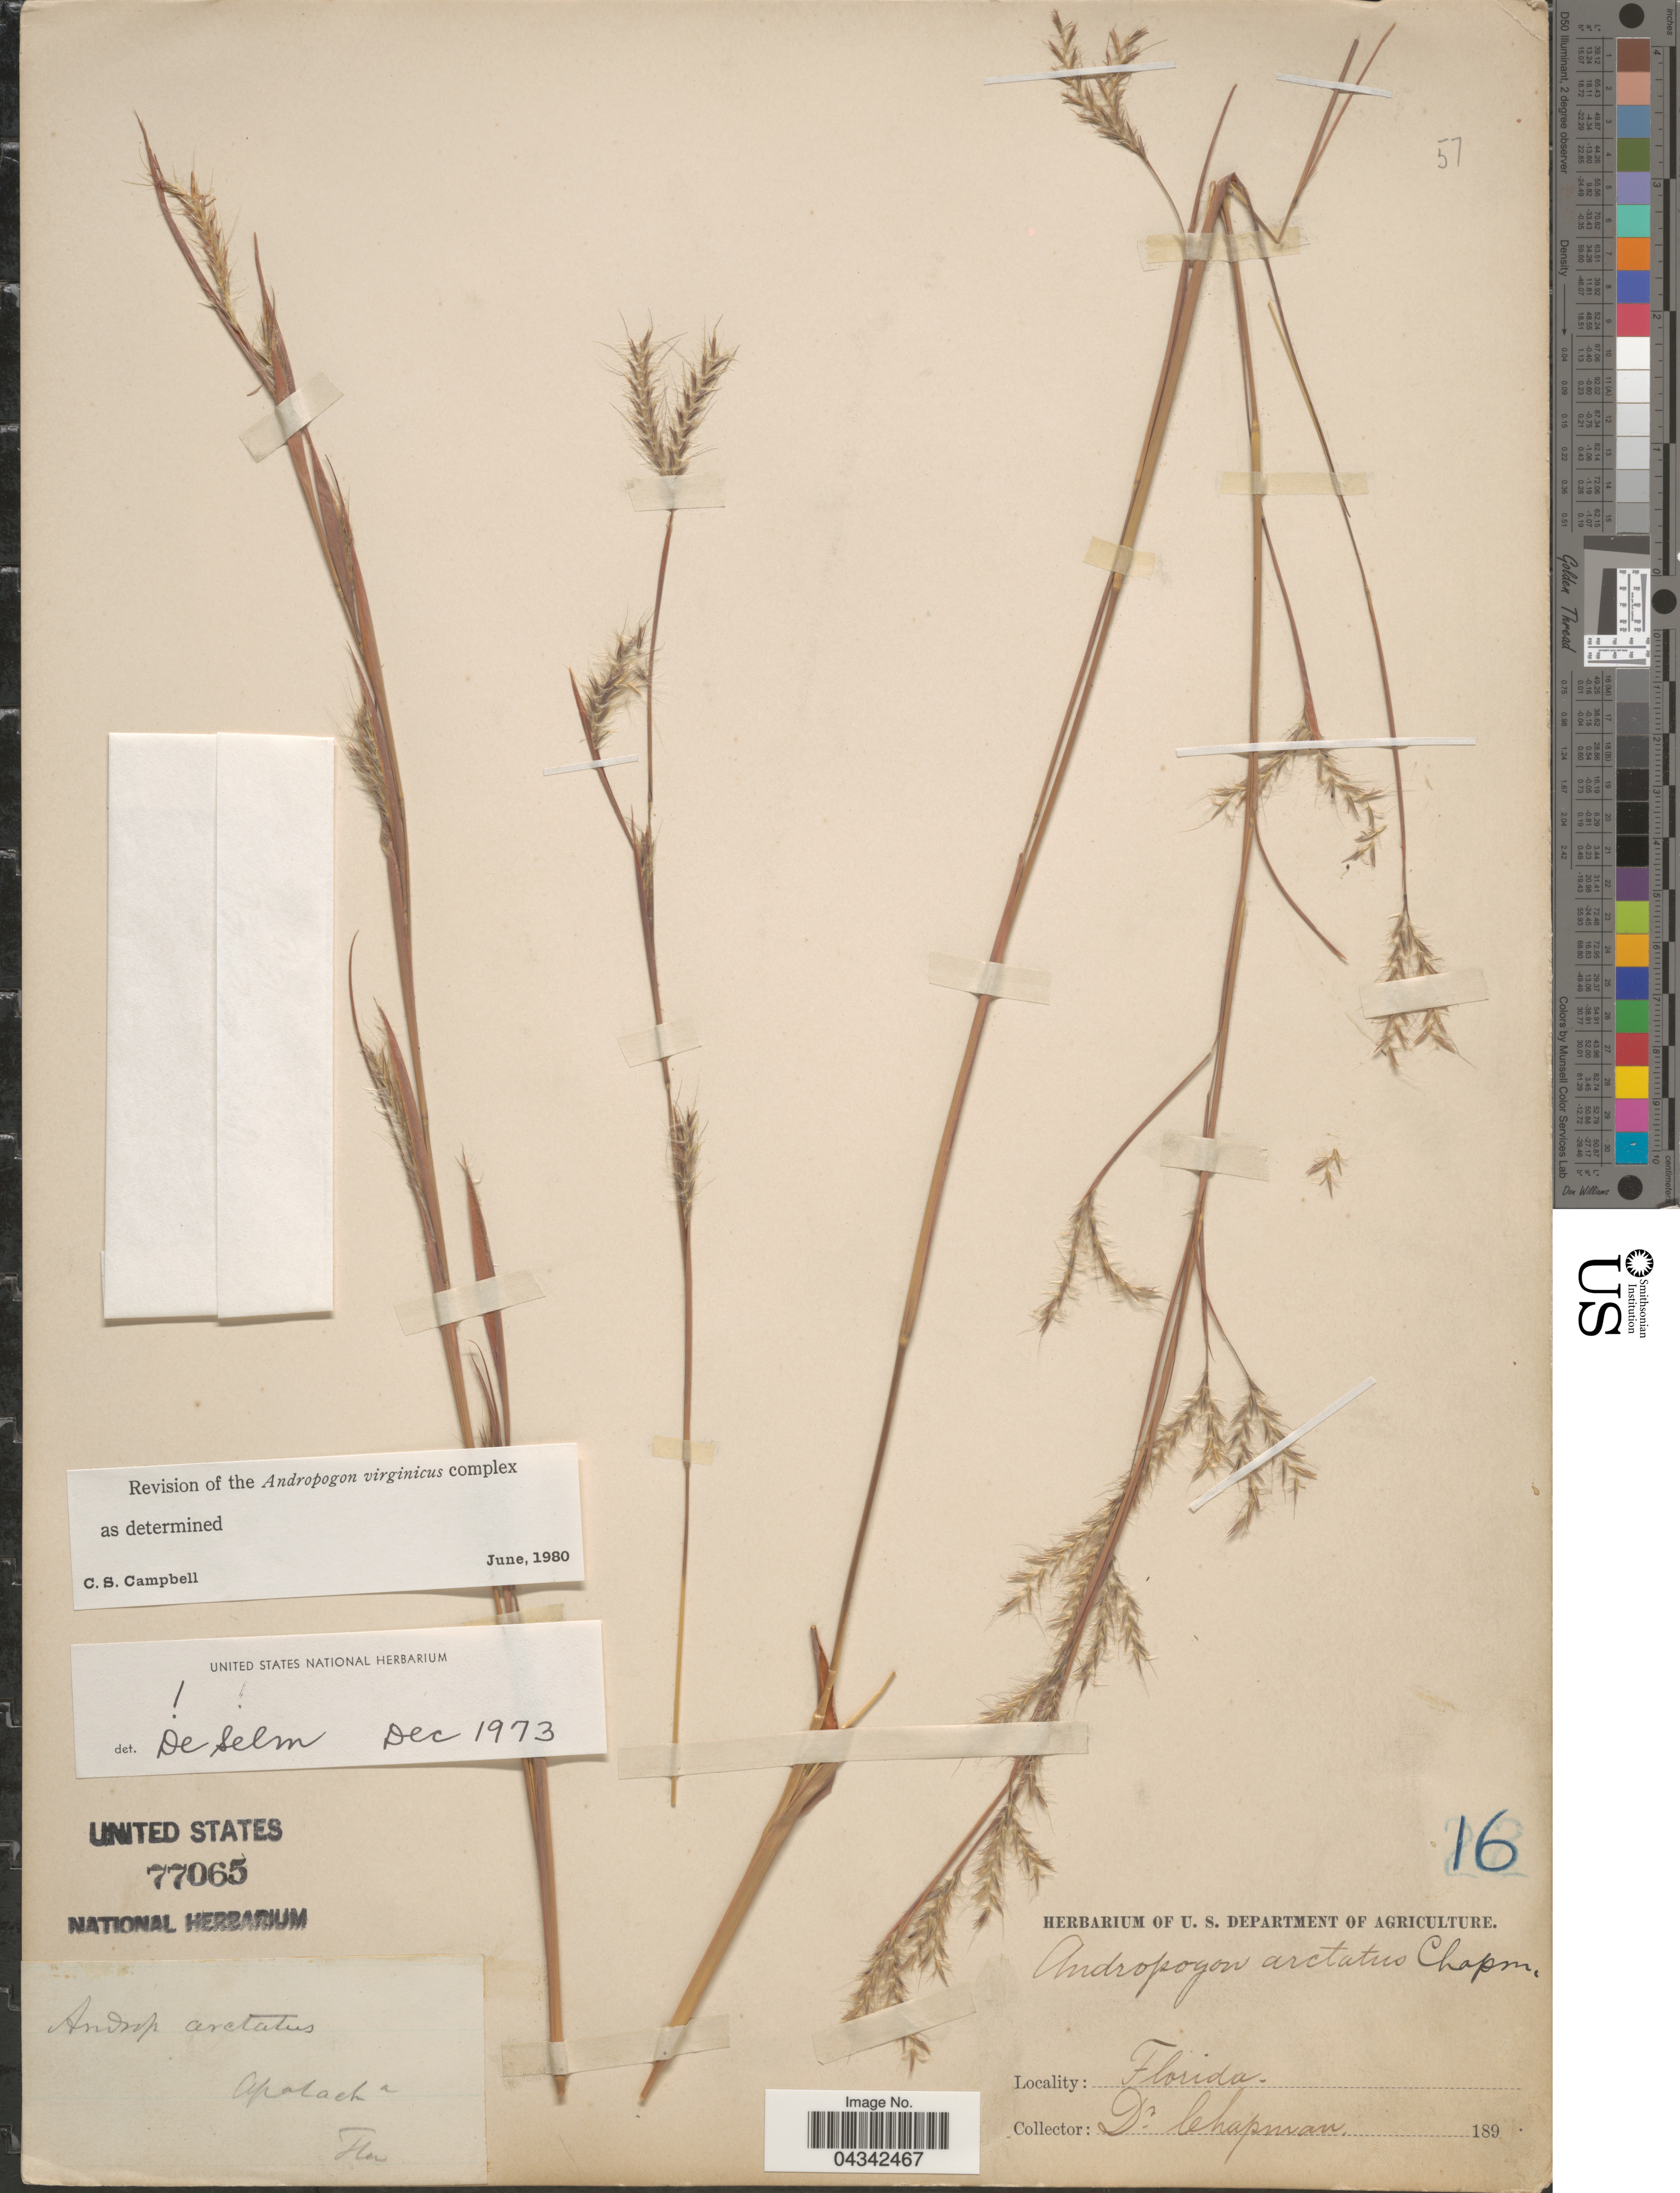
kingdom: Plantae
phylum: Tracheophyta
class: Liliopsida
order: Poales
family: Poaceae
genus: Andropogon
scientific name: Andropogon arctatus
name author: Chapm.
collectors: A. Chapman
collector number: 16?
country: United States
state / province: Florida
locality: Apalacha.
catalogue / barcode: US 77065